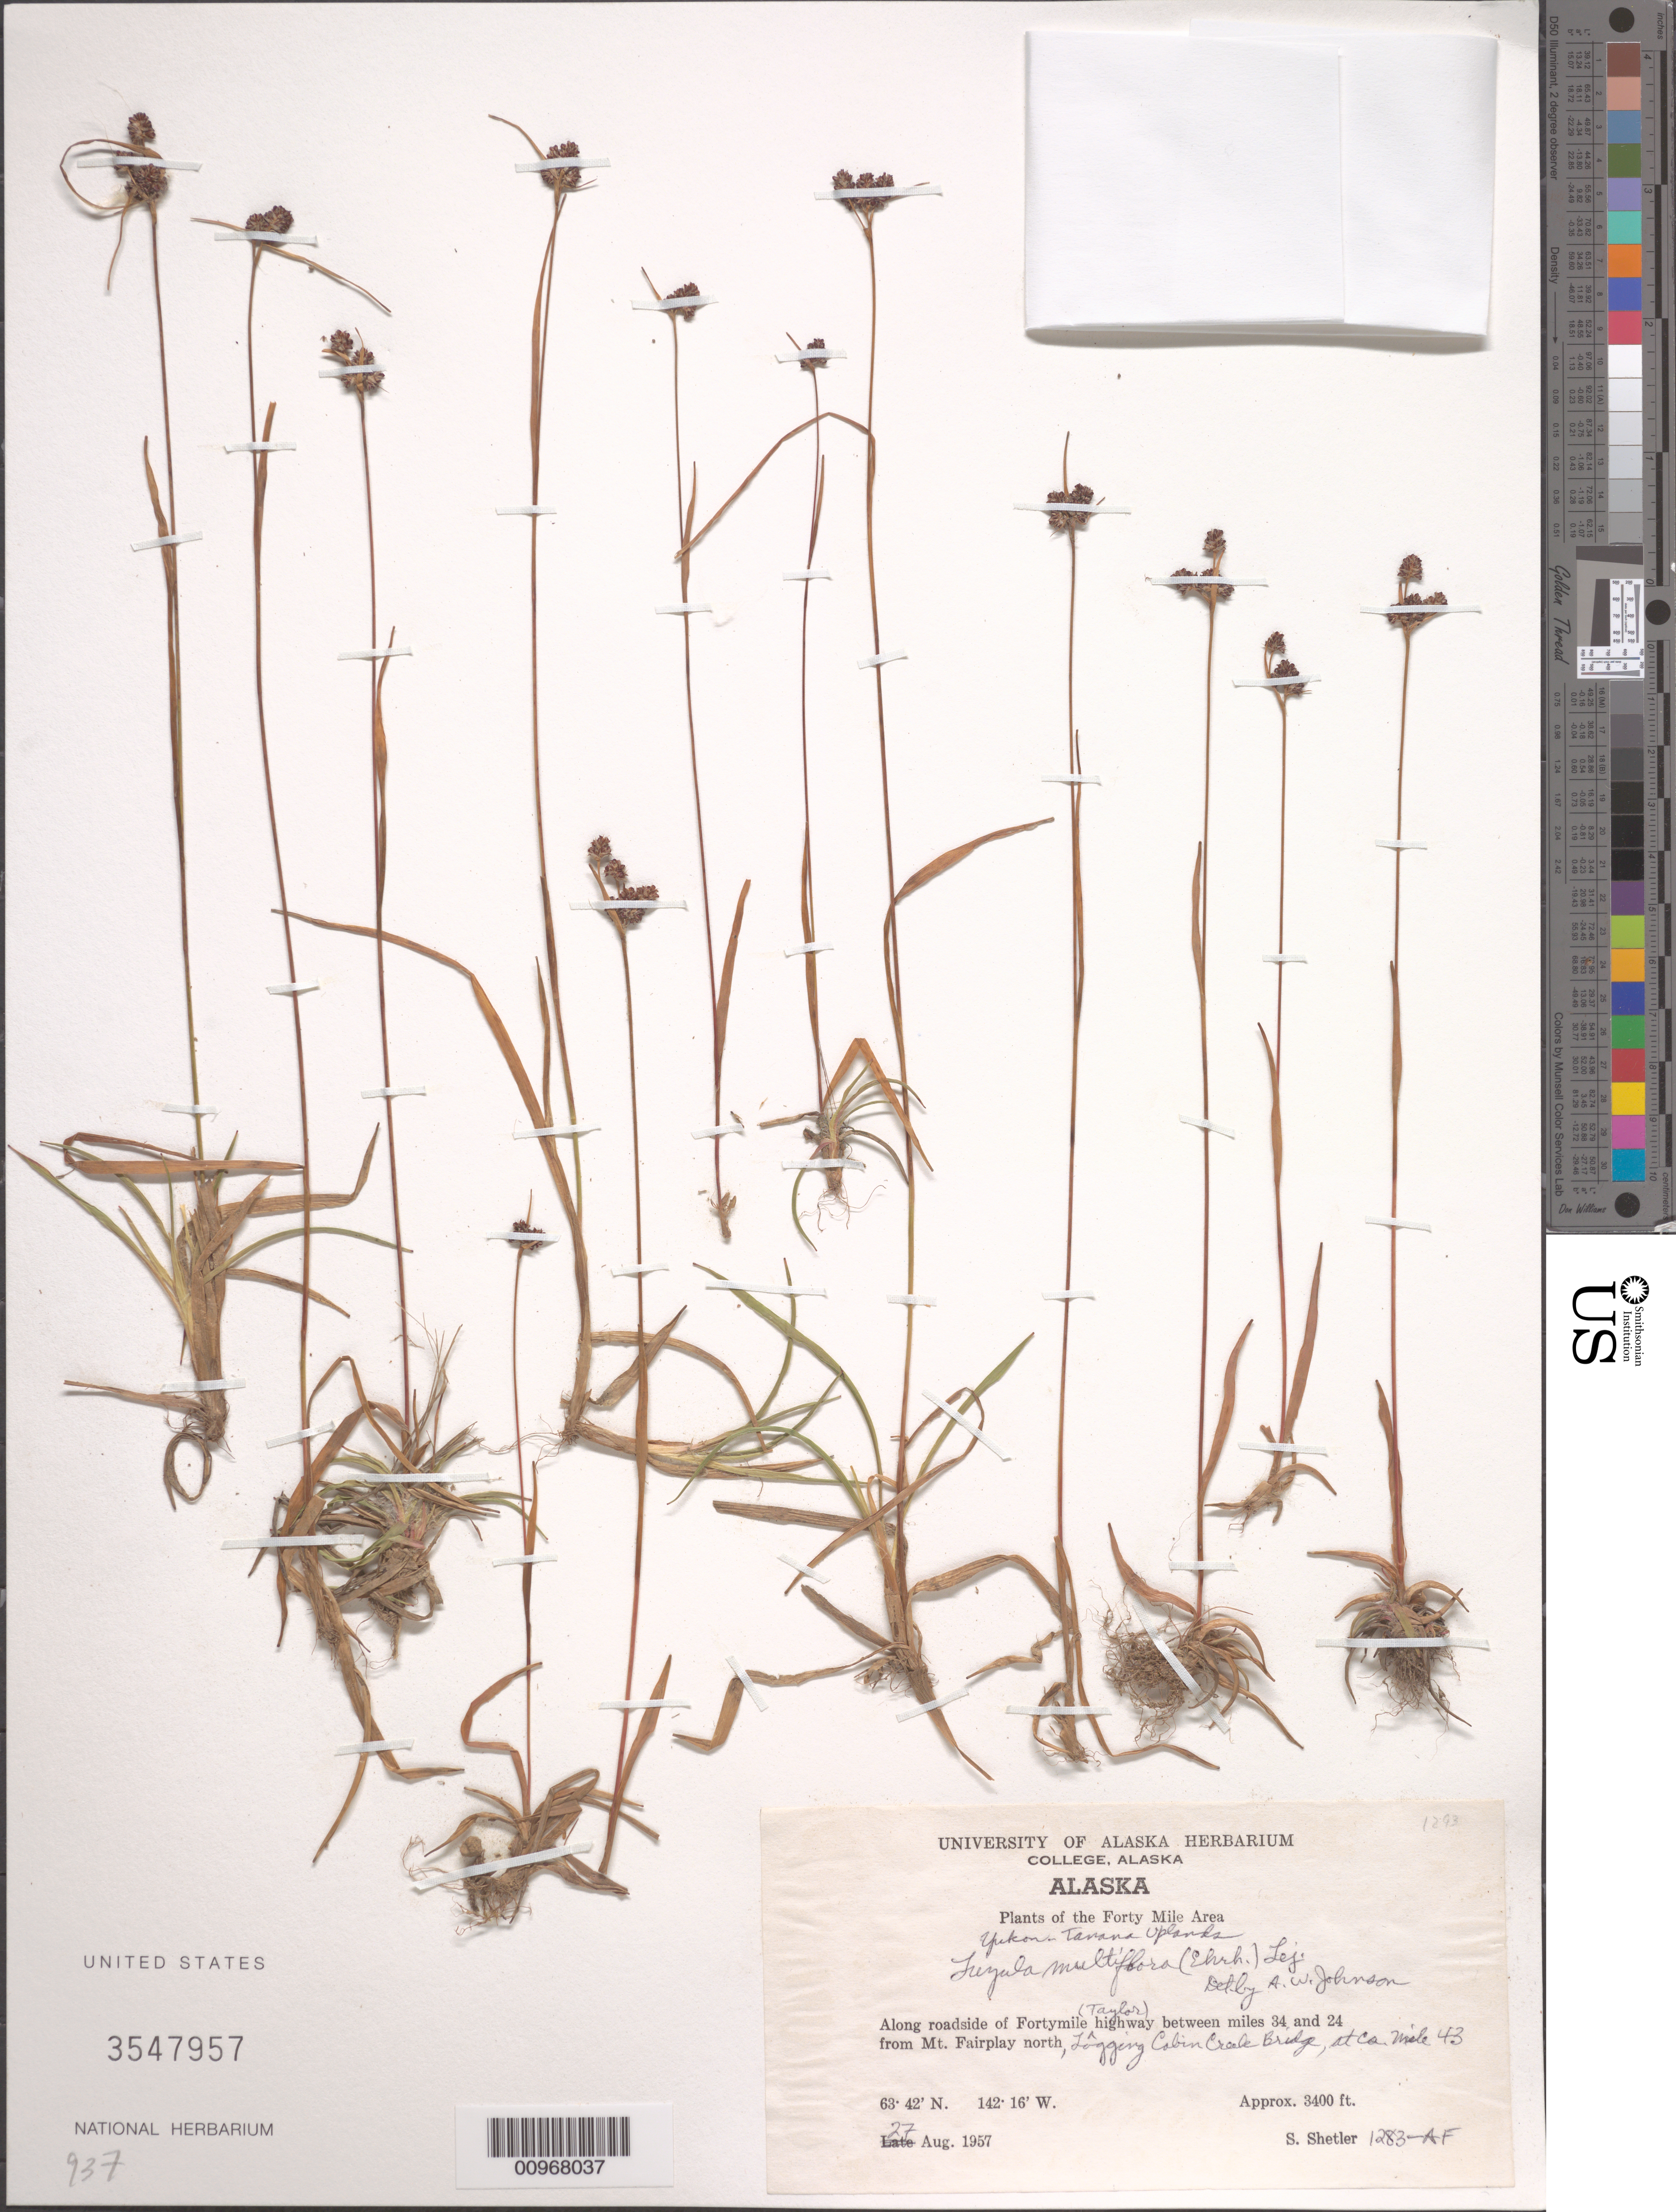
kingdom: Plantae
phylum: Tracheophyta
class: Liliopsida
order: Poales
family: Juncaceae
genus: Luzula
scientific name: Luzula multiflora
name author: (Ehrh.) Lej.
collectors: S. Shetler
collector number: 1283-AF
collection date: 1957-08-27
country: United States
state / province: Alaska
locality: Forty Mile Area. Yukon Tanana Uplands. Along roadside of Fortymile highway between mile 34 and 24 from Mt. Fairplay north, Logging Cobin Creek Bridge, at ca. mile 43.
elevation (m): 1036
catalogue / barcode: US 3547957